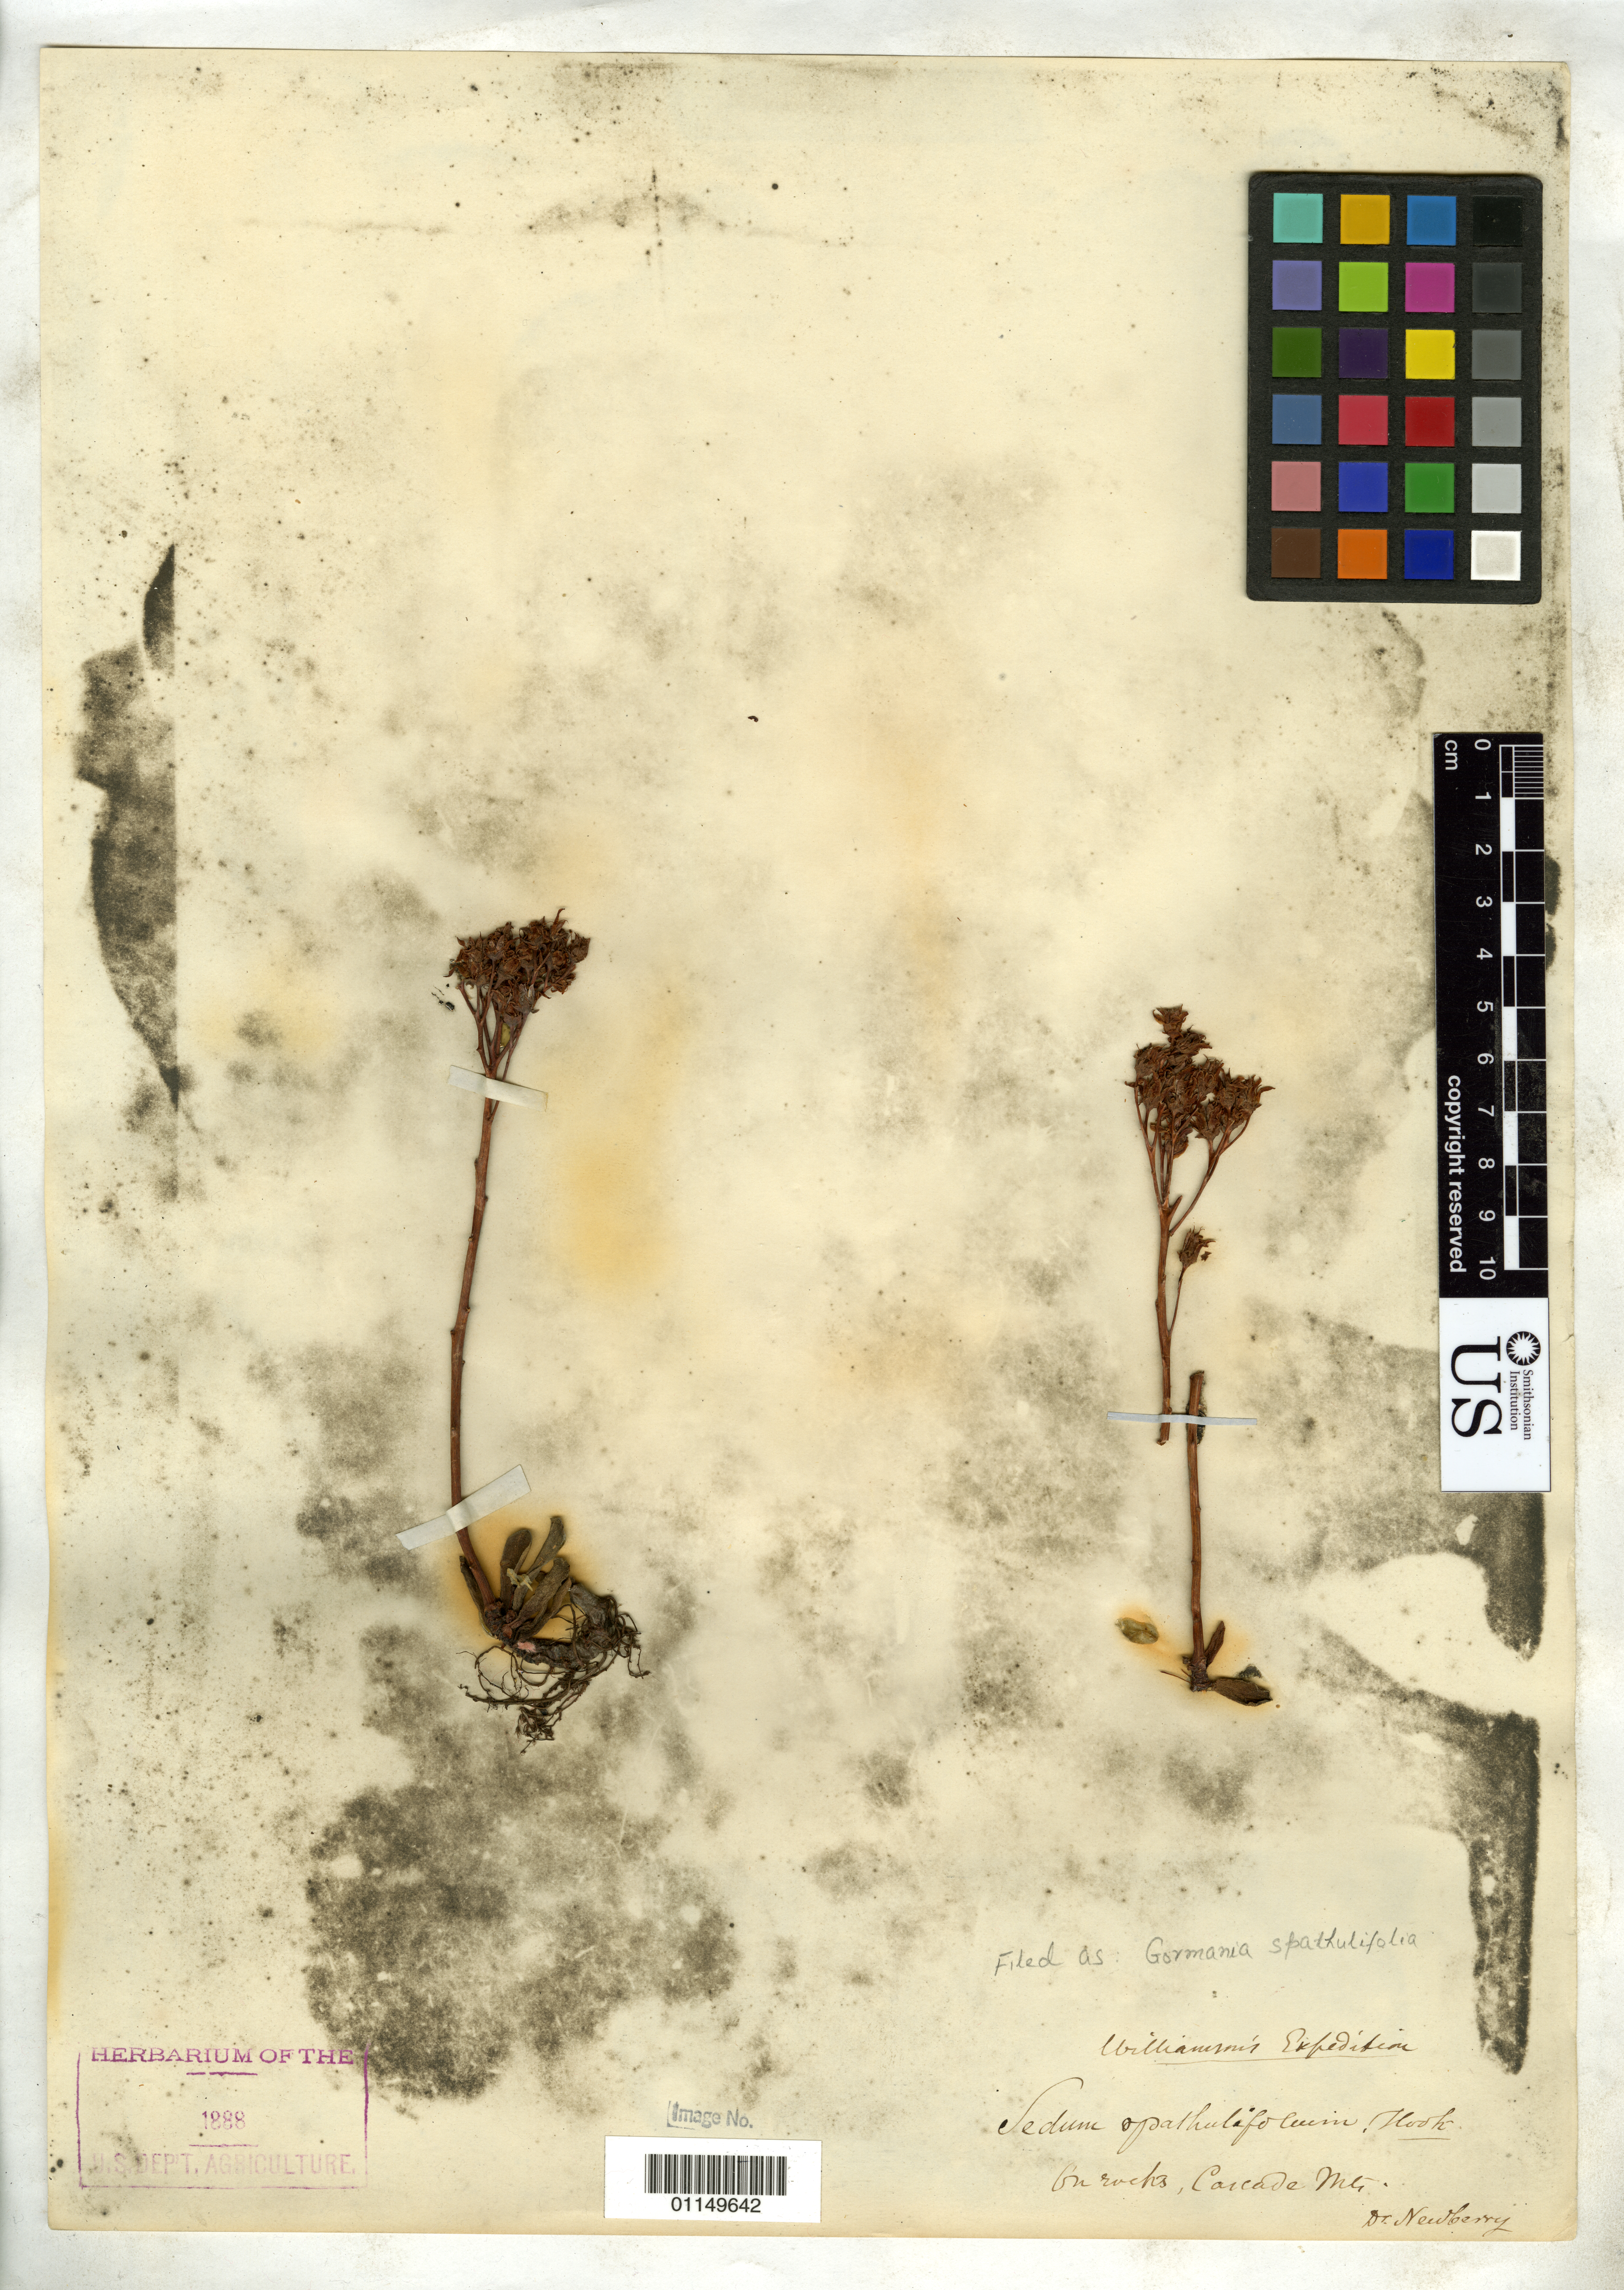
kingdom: Plantae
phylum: Tracheophyta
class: Magnoliopsida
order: Saxifragales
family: Crassulaceae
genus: Sedum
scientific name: Sedum spathulifolium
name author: Hook.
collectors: -. Newberry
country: United States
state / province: California / Oregon / Washington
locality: Cascade Mtns.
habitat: On rocks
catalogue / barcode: US 99042